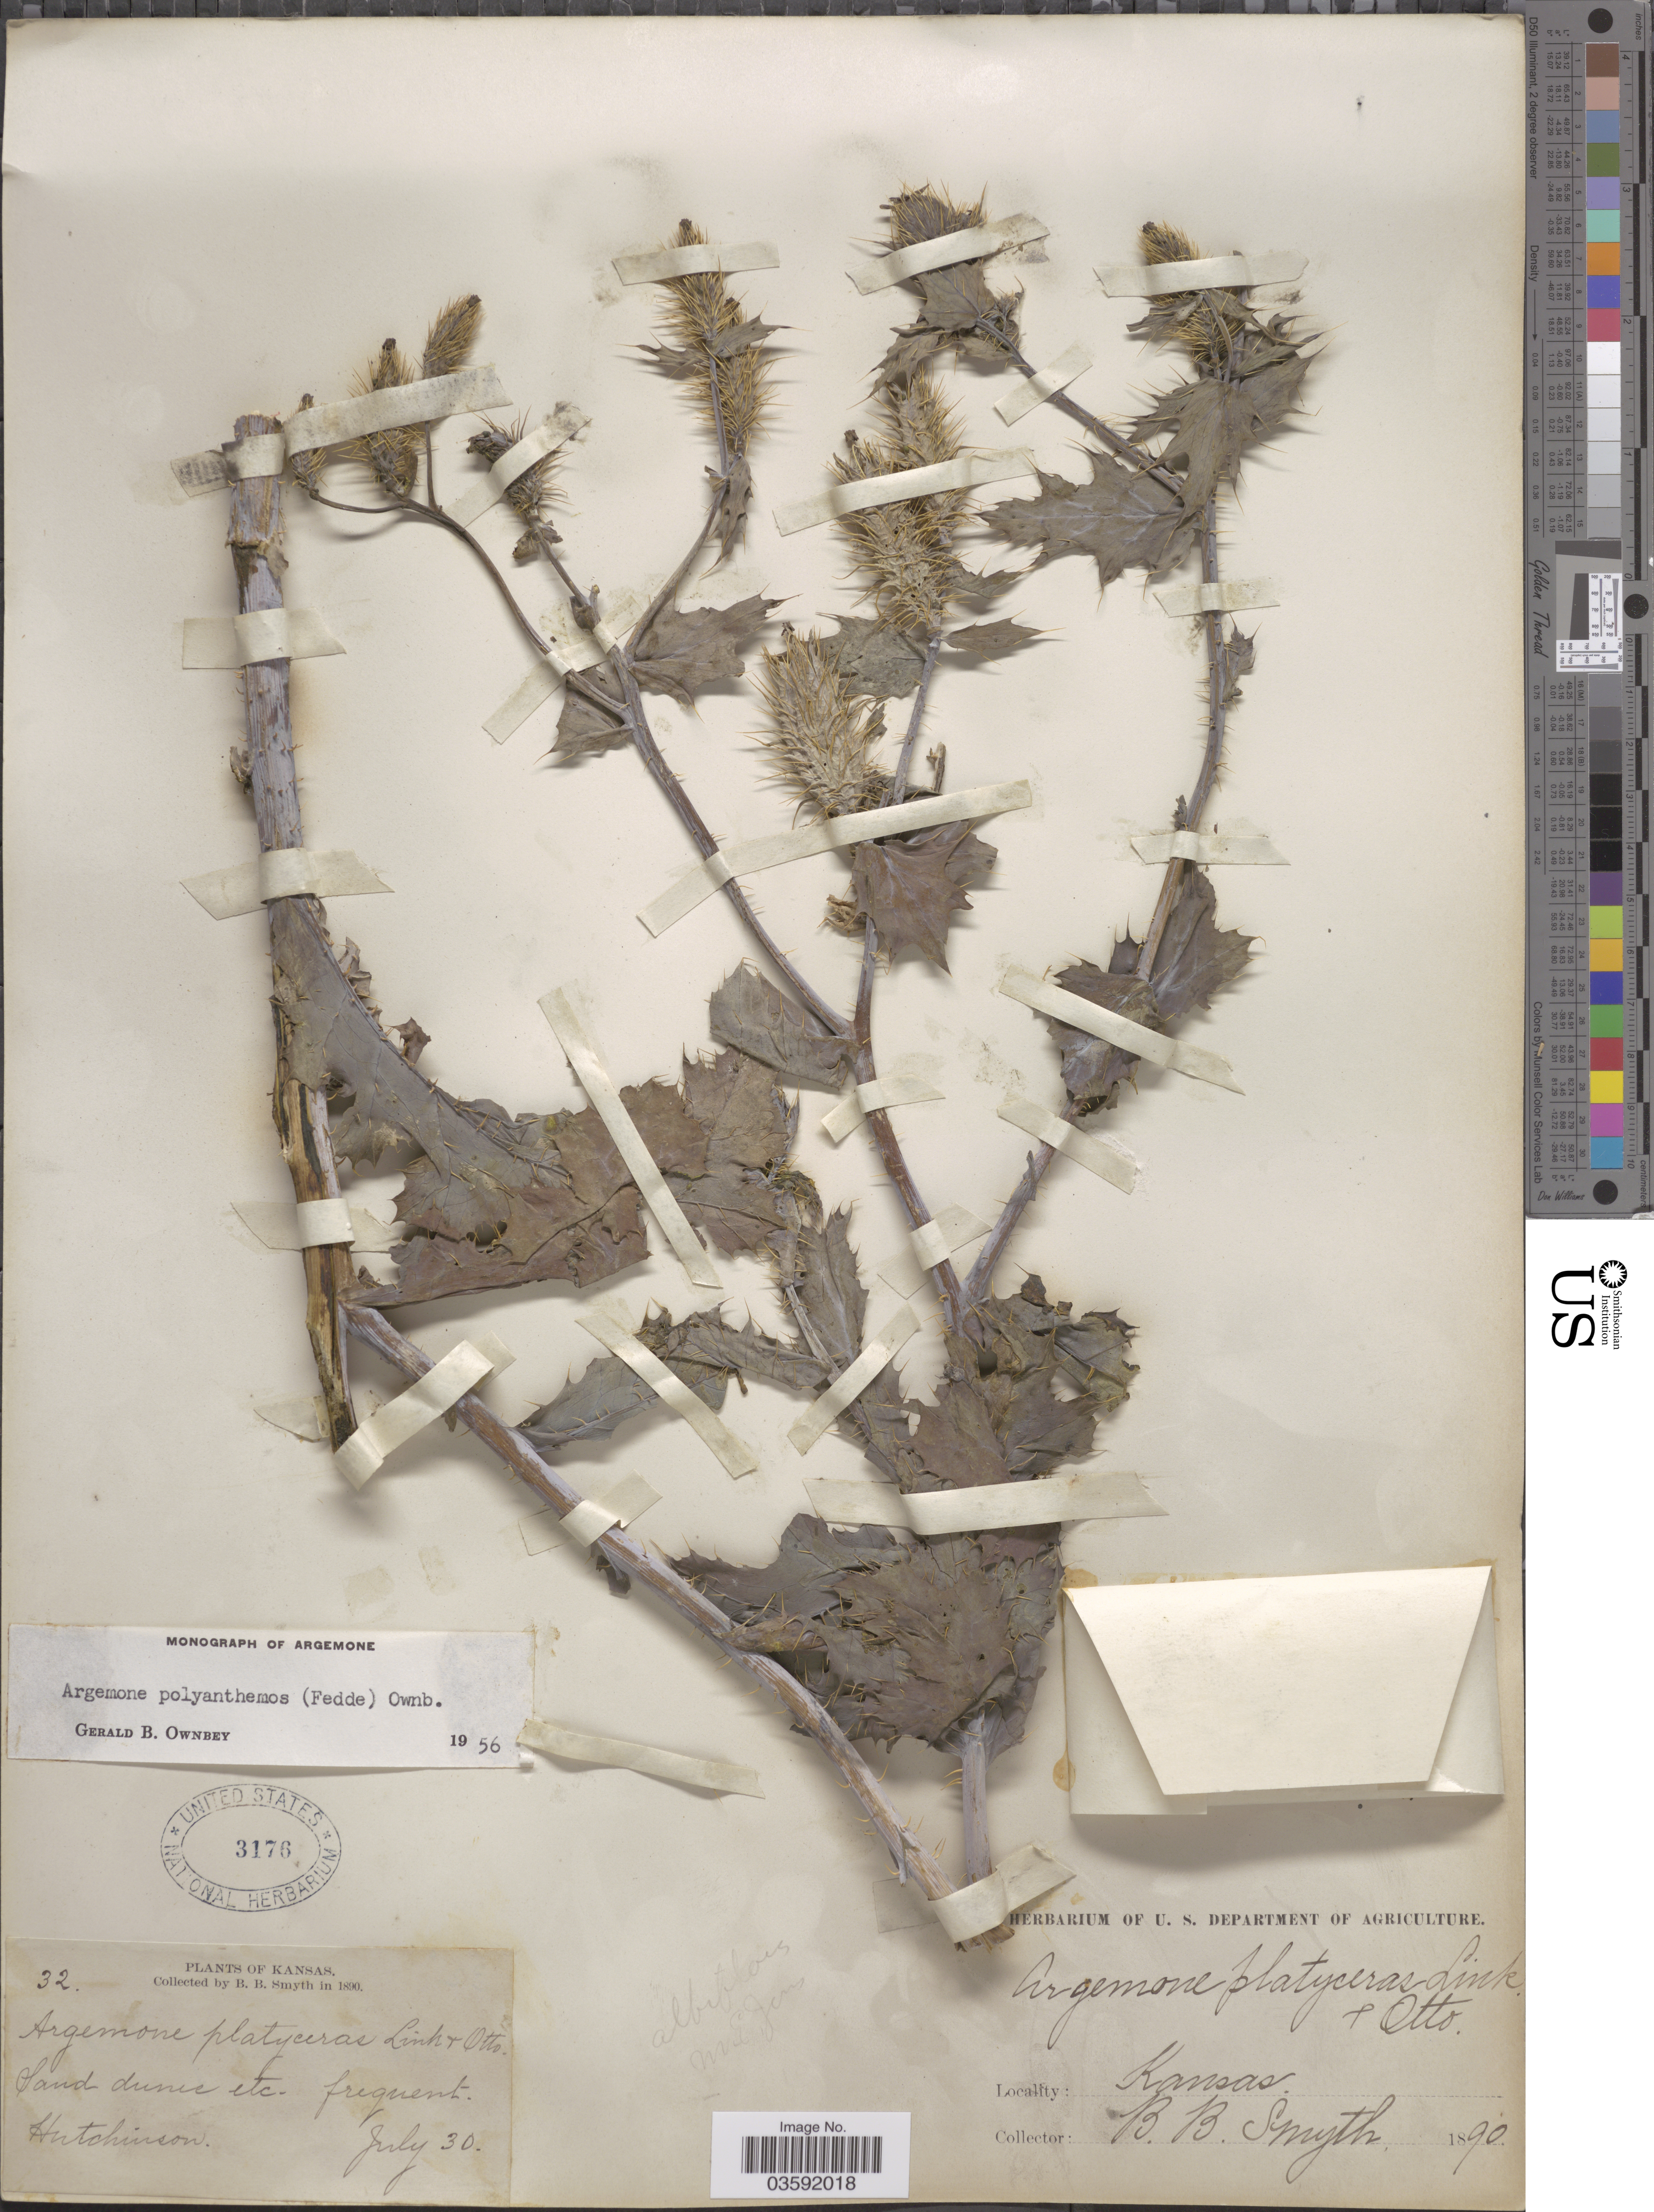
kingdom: Plantae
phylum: Tracheophyta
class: Magnoliopsida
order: Ranunculales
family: Papaveraceae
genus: Argemone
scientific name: Argemone polyanthemos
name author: (Fedde) G.B. Ownbey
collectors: B. Smyth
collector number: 32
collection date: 1890-07-30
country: United States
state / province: Kansas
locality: Hutchinson.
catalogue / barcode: US 3176